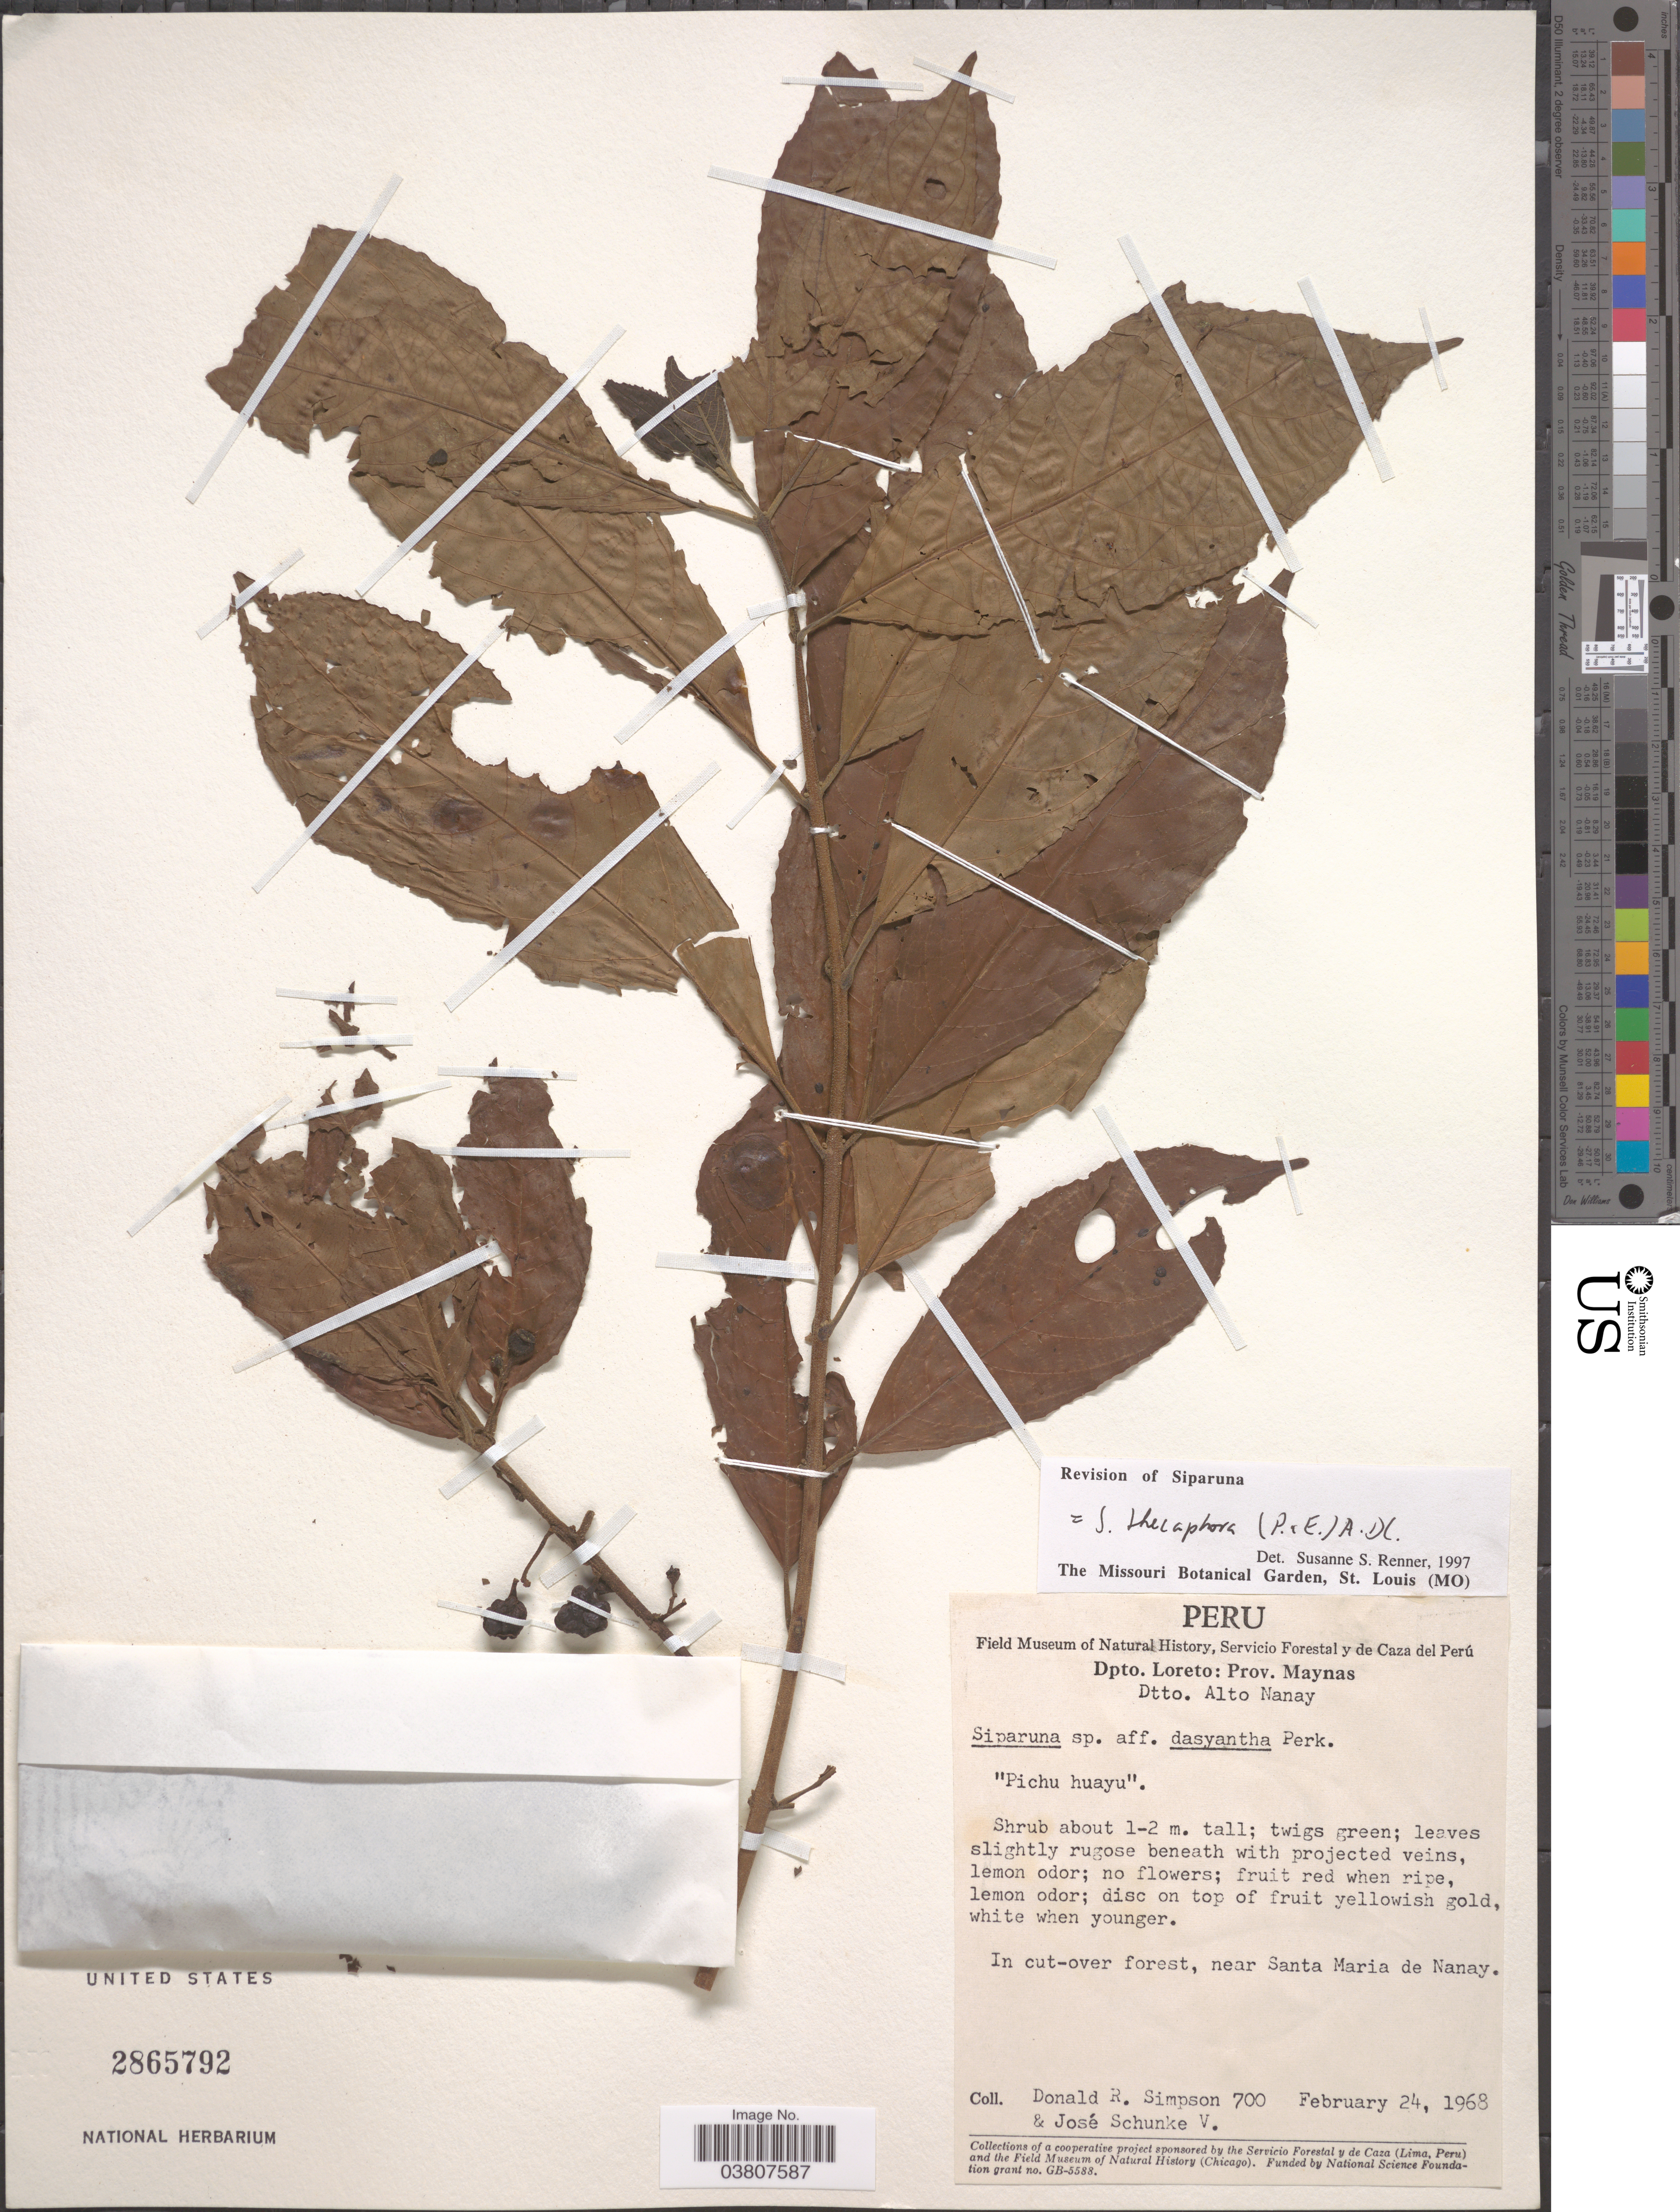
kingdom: Plantae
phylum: Tracheophyta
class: Magnoliopsida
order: Laurales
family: Siparunaceae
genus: Siparuna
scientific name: Siparuna thecaphora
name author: (Poepp. & Endl.) A. DC.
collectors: D. R. Simpson & J. Schunke Vigo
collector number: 700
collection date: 1968-02-24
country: Peru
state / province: Loreto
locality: Dpto. Loreto: Prov. Maynas. Dtto. Alto Nanay. Near Santa Maria de Nanay.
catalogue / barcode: US 2865792